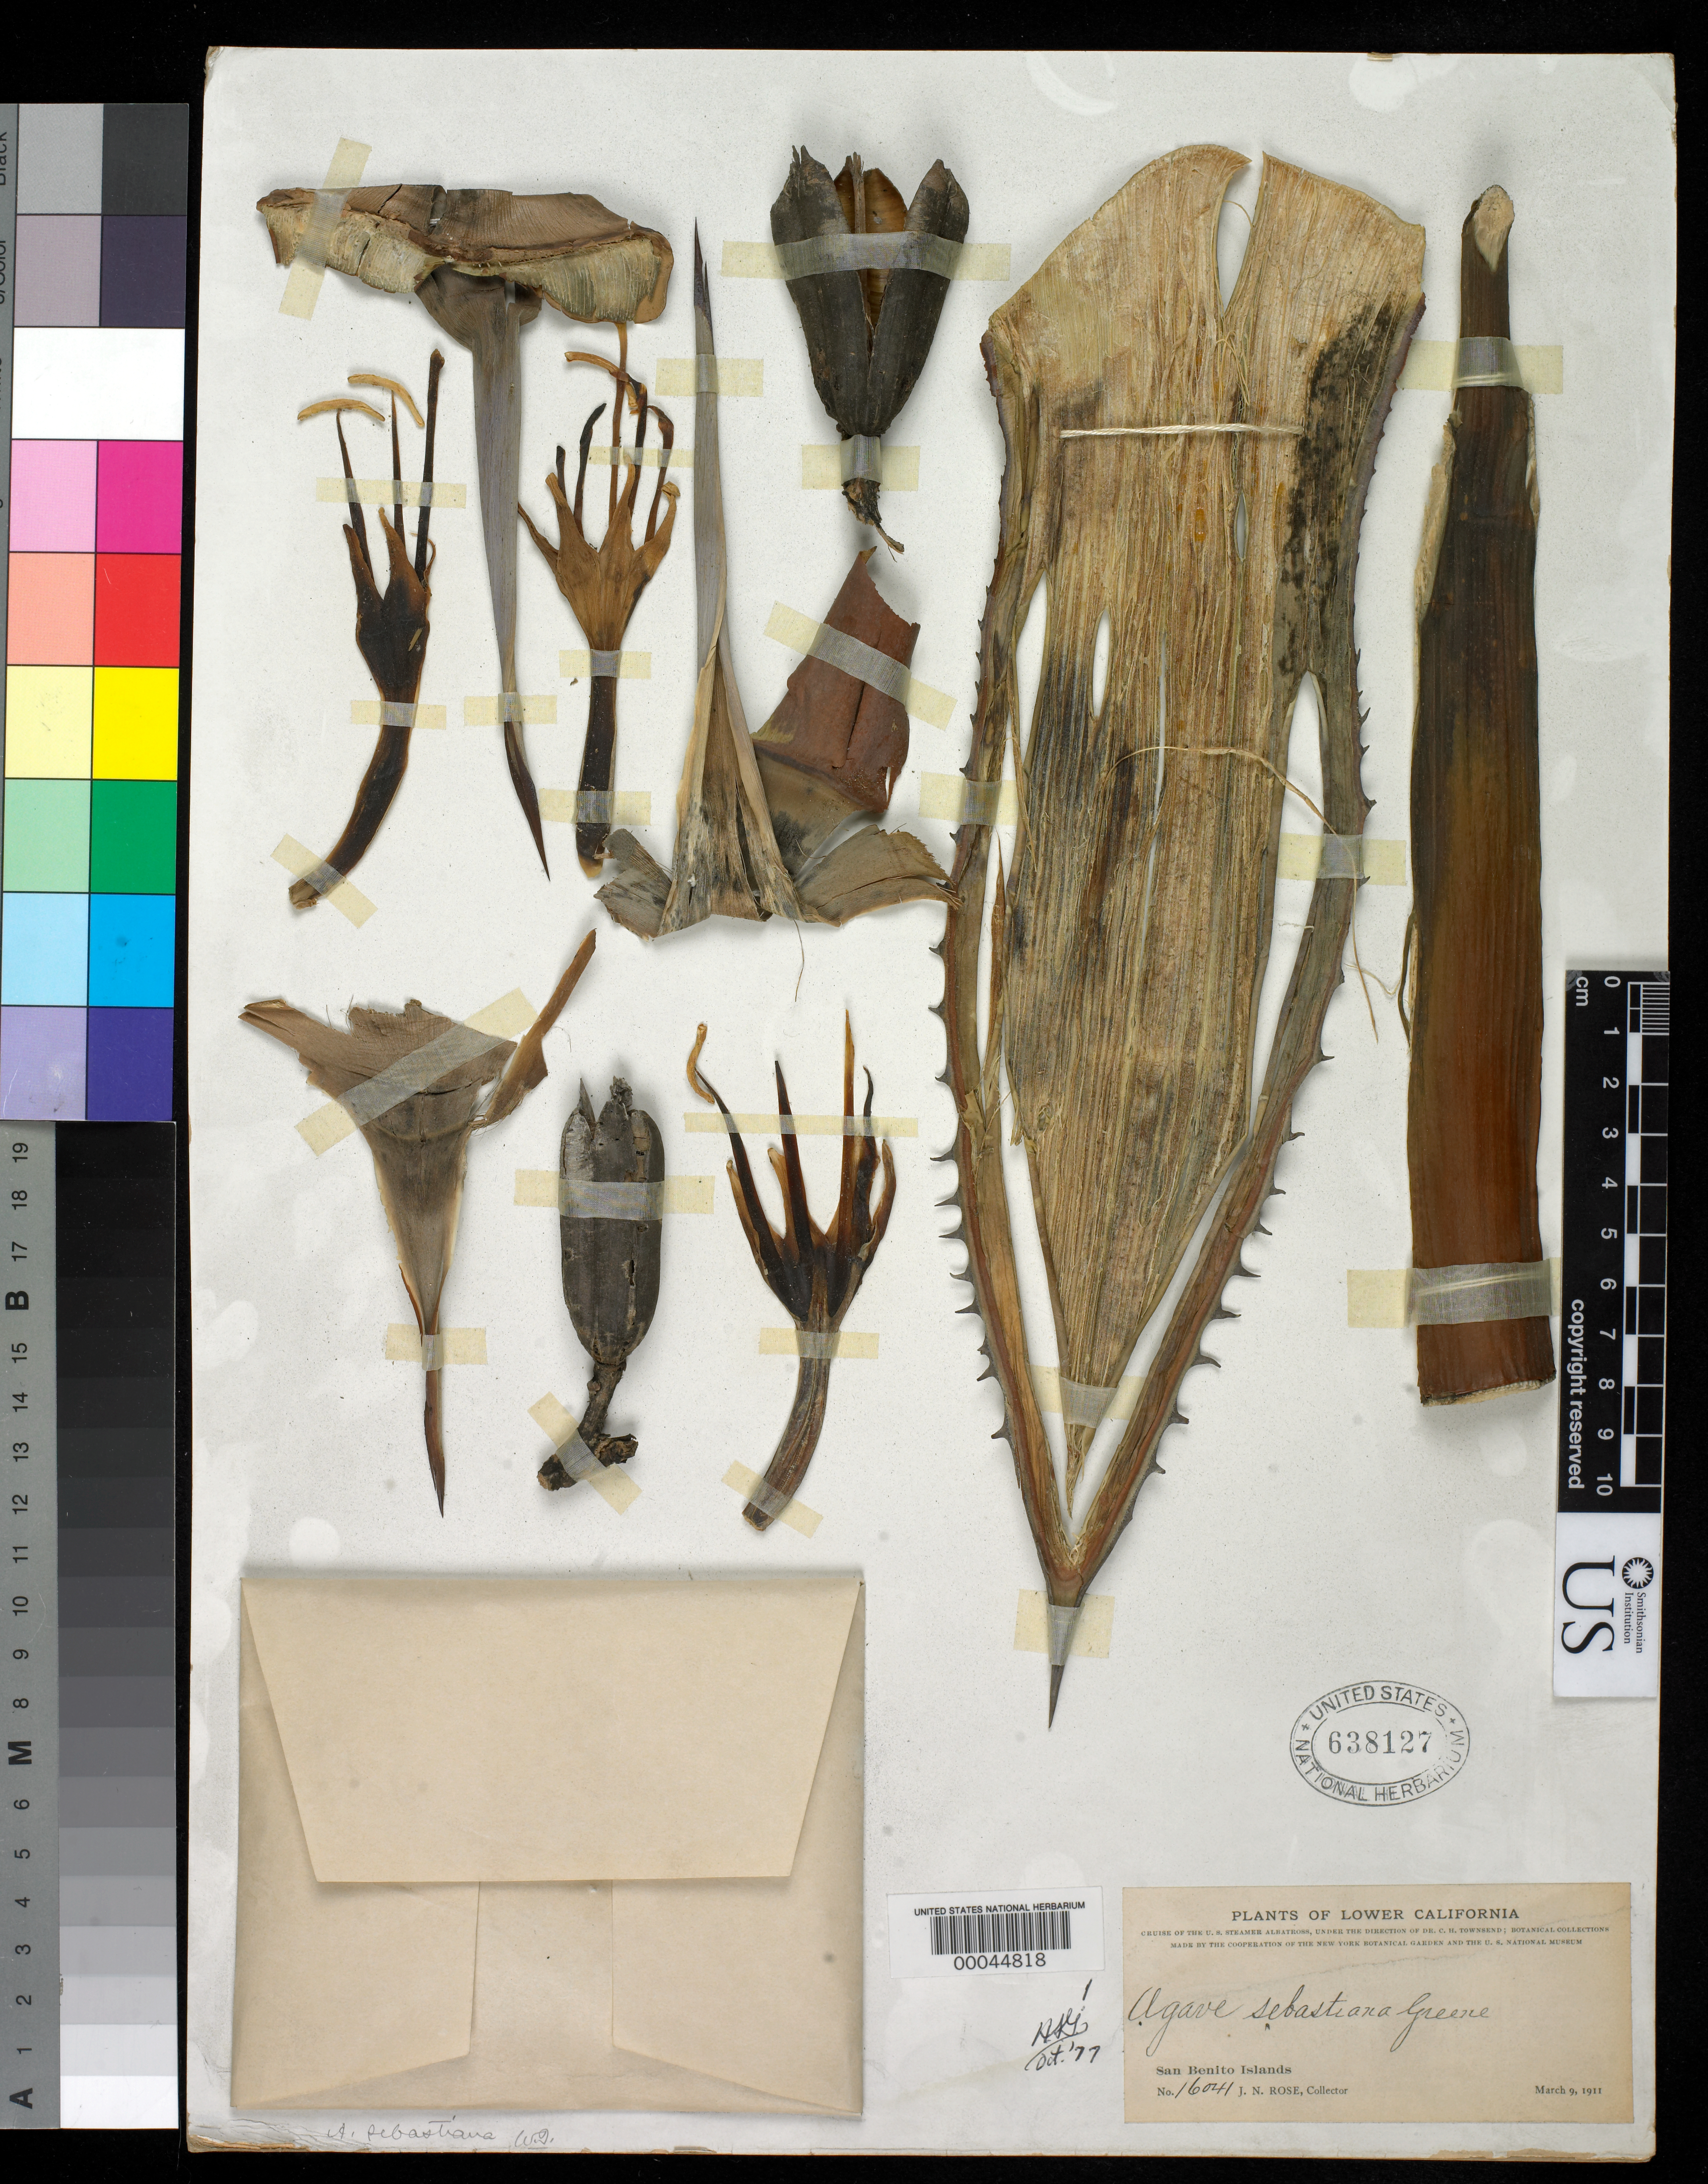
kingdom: Plantae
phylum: Tracheophyta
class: Liliopsida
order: Asparagales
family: Asparagaceae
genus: Agave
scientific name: Agave sebastiana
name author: Greene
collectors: J. N. Rose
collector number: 16041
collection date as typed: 09 Mar 1911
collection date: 1911-03-09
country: Mexico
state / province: Baja California Norte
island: San Benito Is.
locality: San Benito Is.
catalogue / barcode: US 638127